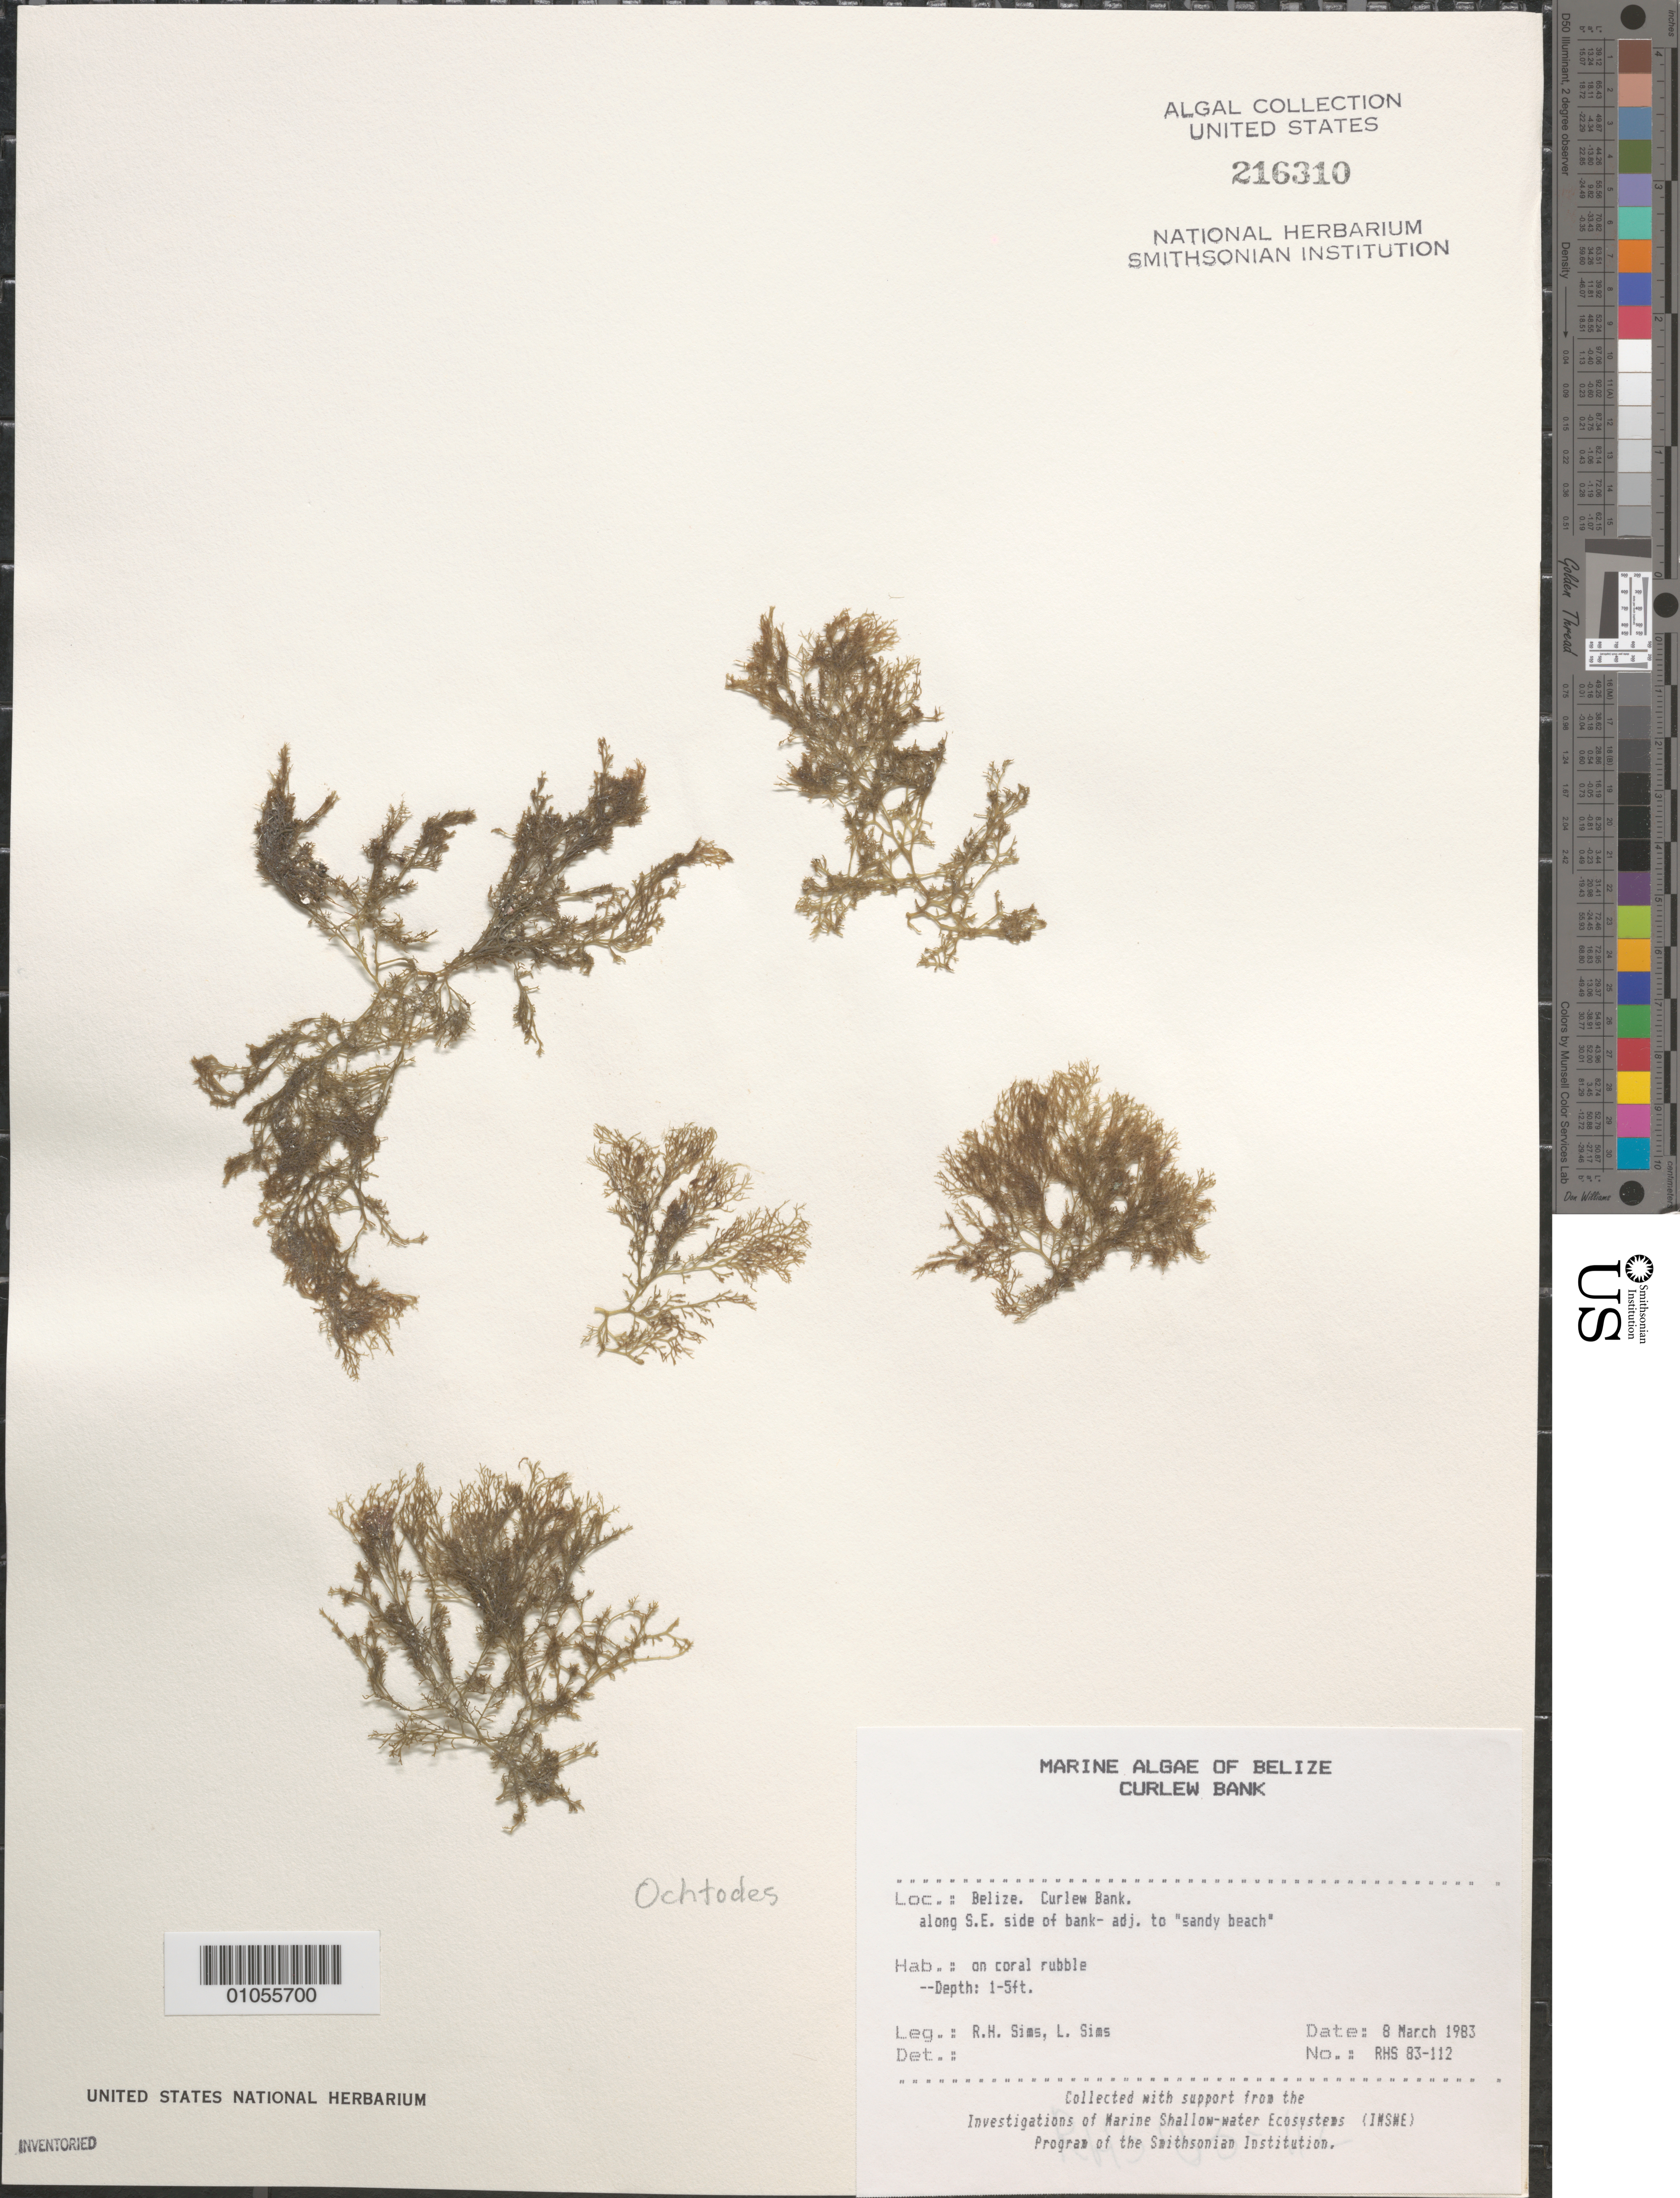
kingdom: Plantae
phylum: Rhodophyta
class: Florideophyceae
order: Gigartinales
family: Rhizophyllidaceae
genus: Ochtodes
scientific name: Ochtodes sp.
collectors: R. H. Sims & L. L. Sims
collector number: RHS 83-112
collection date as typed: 08 Mar 1983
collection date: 1983-03-08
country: Belize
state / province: Stann Creek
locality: Curlew Bank along southeast side of bank, adjacent to "sandy beach"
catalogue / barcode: US 216310